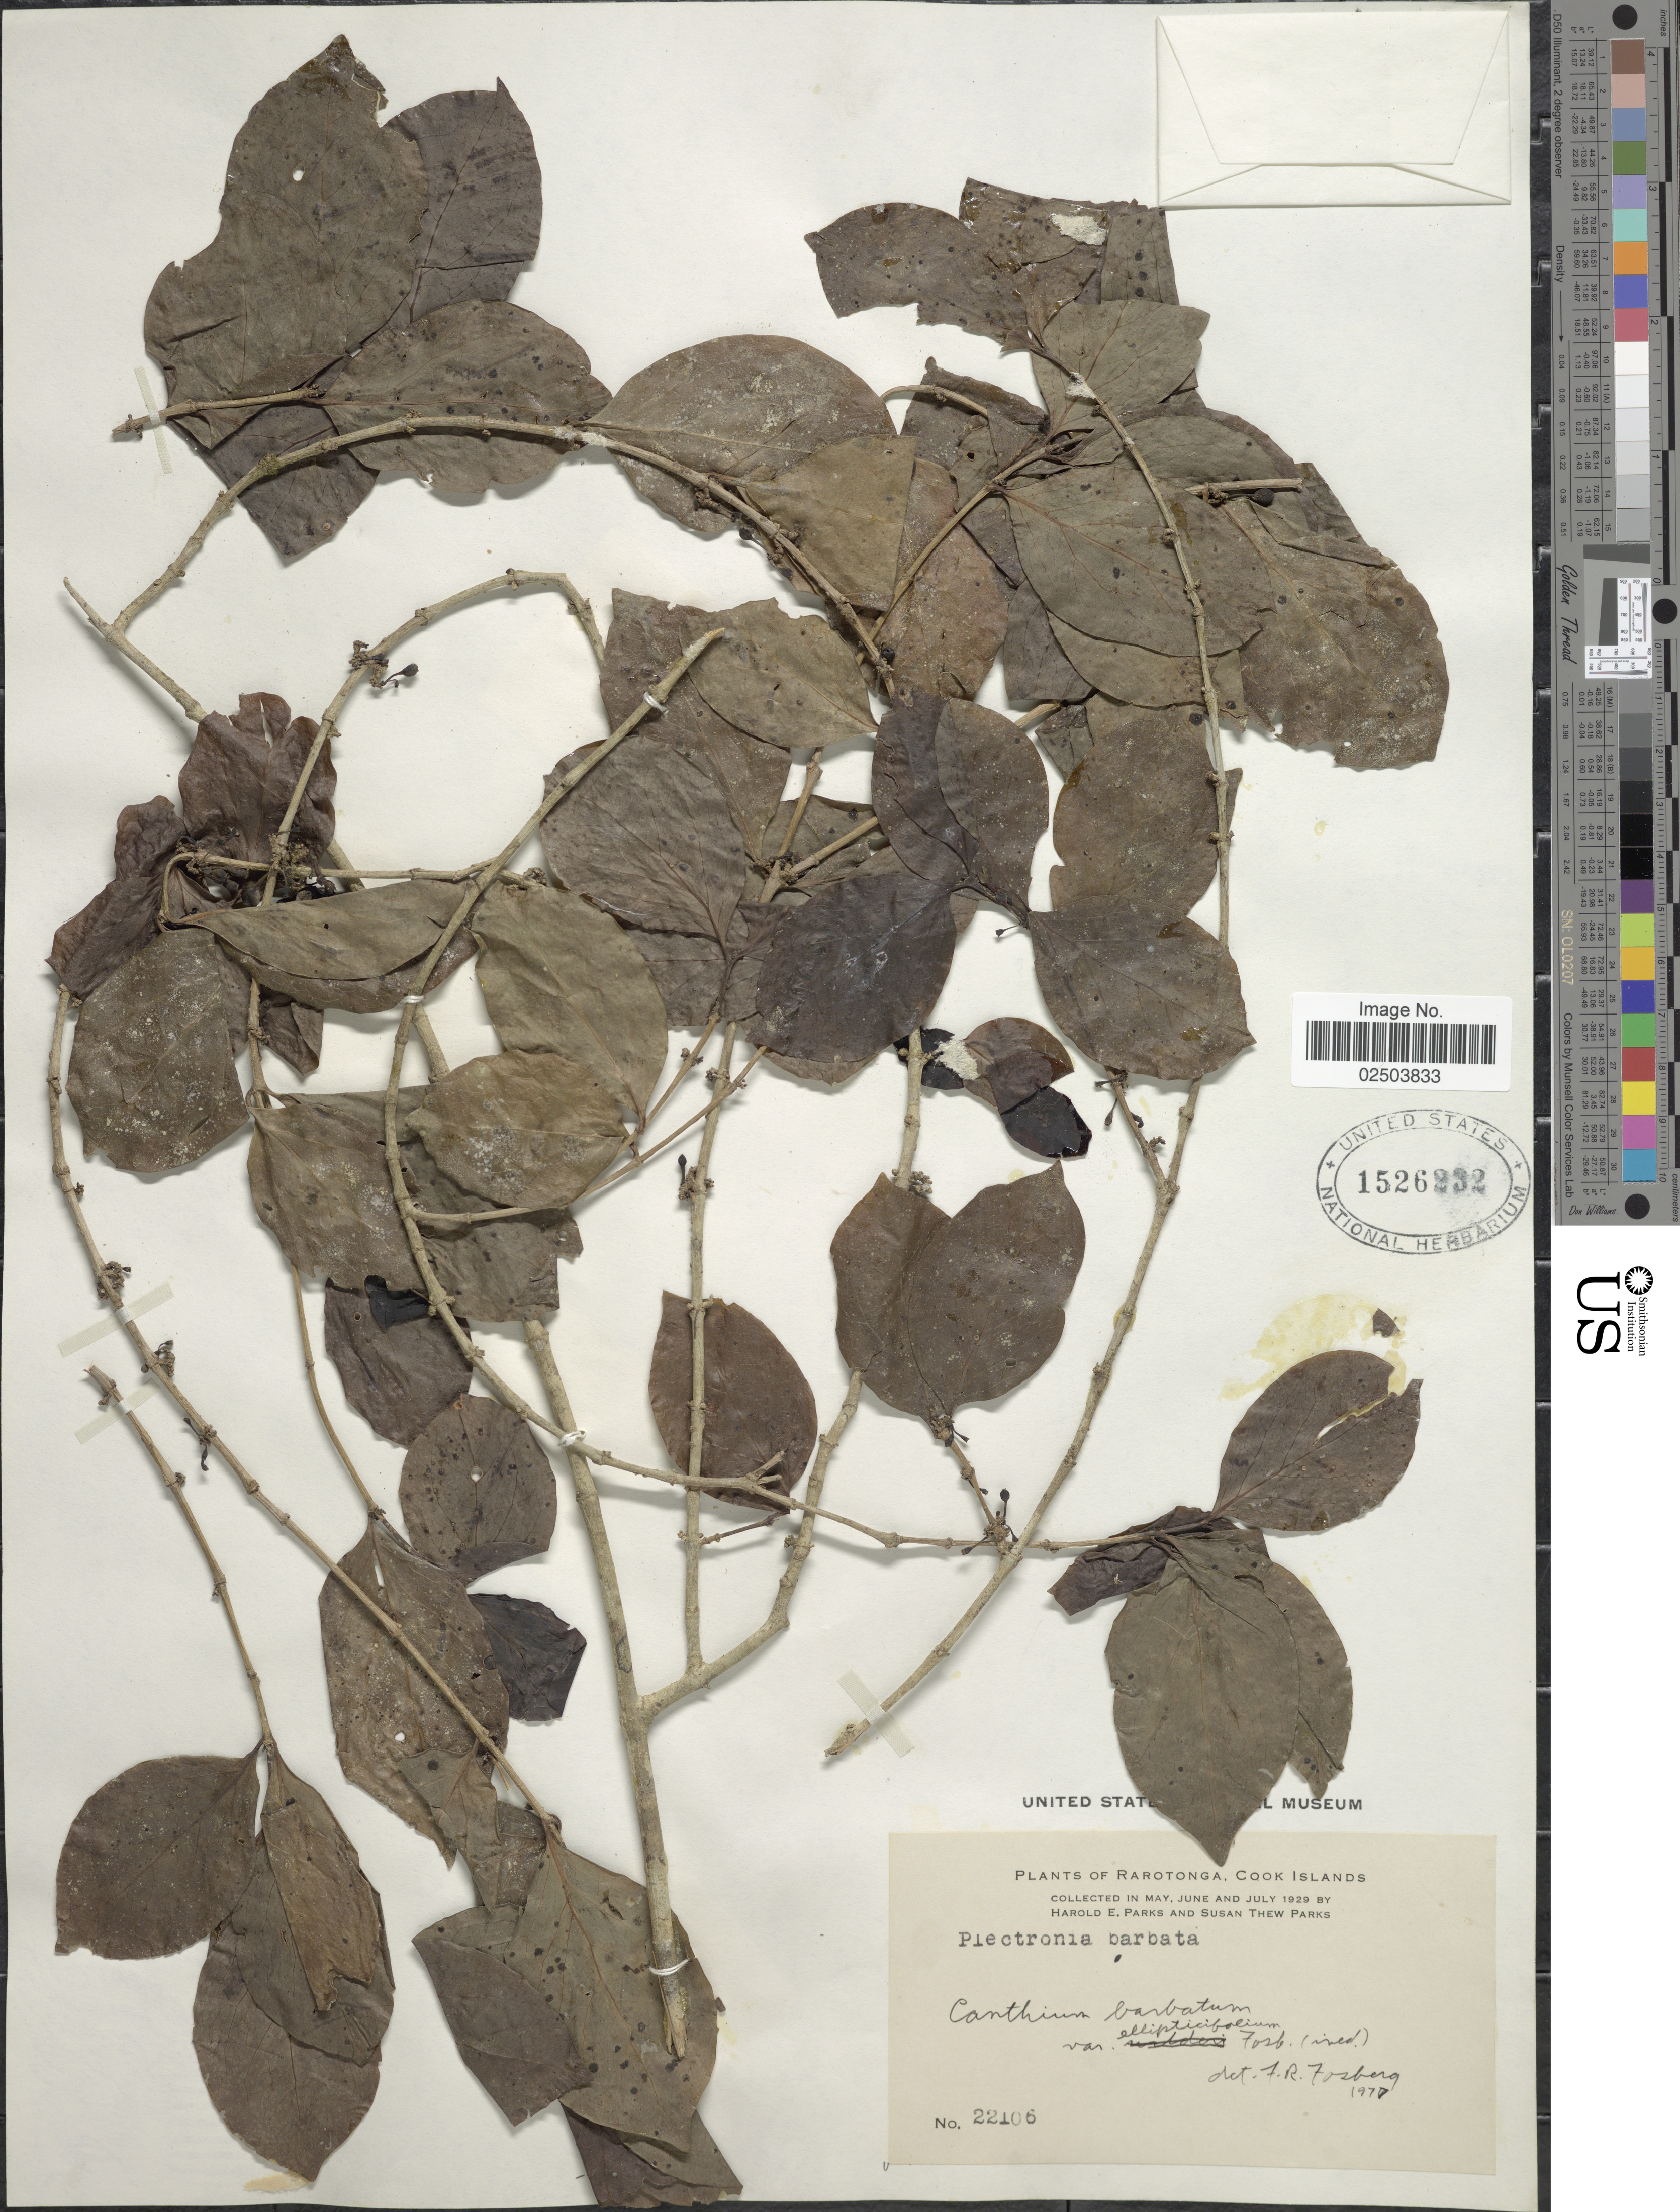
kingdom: Plantae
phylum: Tracheophyta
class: Magnoliopsida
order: Gentianales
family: Rubiaceae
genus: Cyclophyllum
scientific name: Cyclophyllum barbatum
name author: (G. Forst.) N. Hallé & J. Florence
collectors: H. E. Parks & S. Parks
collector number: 22106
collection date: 1929-05/1929-07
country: Cook Islands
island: Rarotonga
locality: Rarotonga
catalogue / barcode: US 1526232